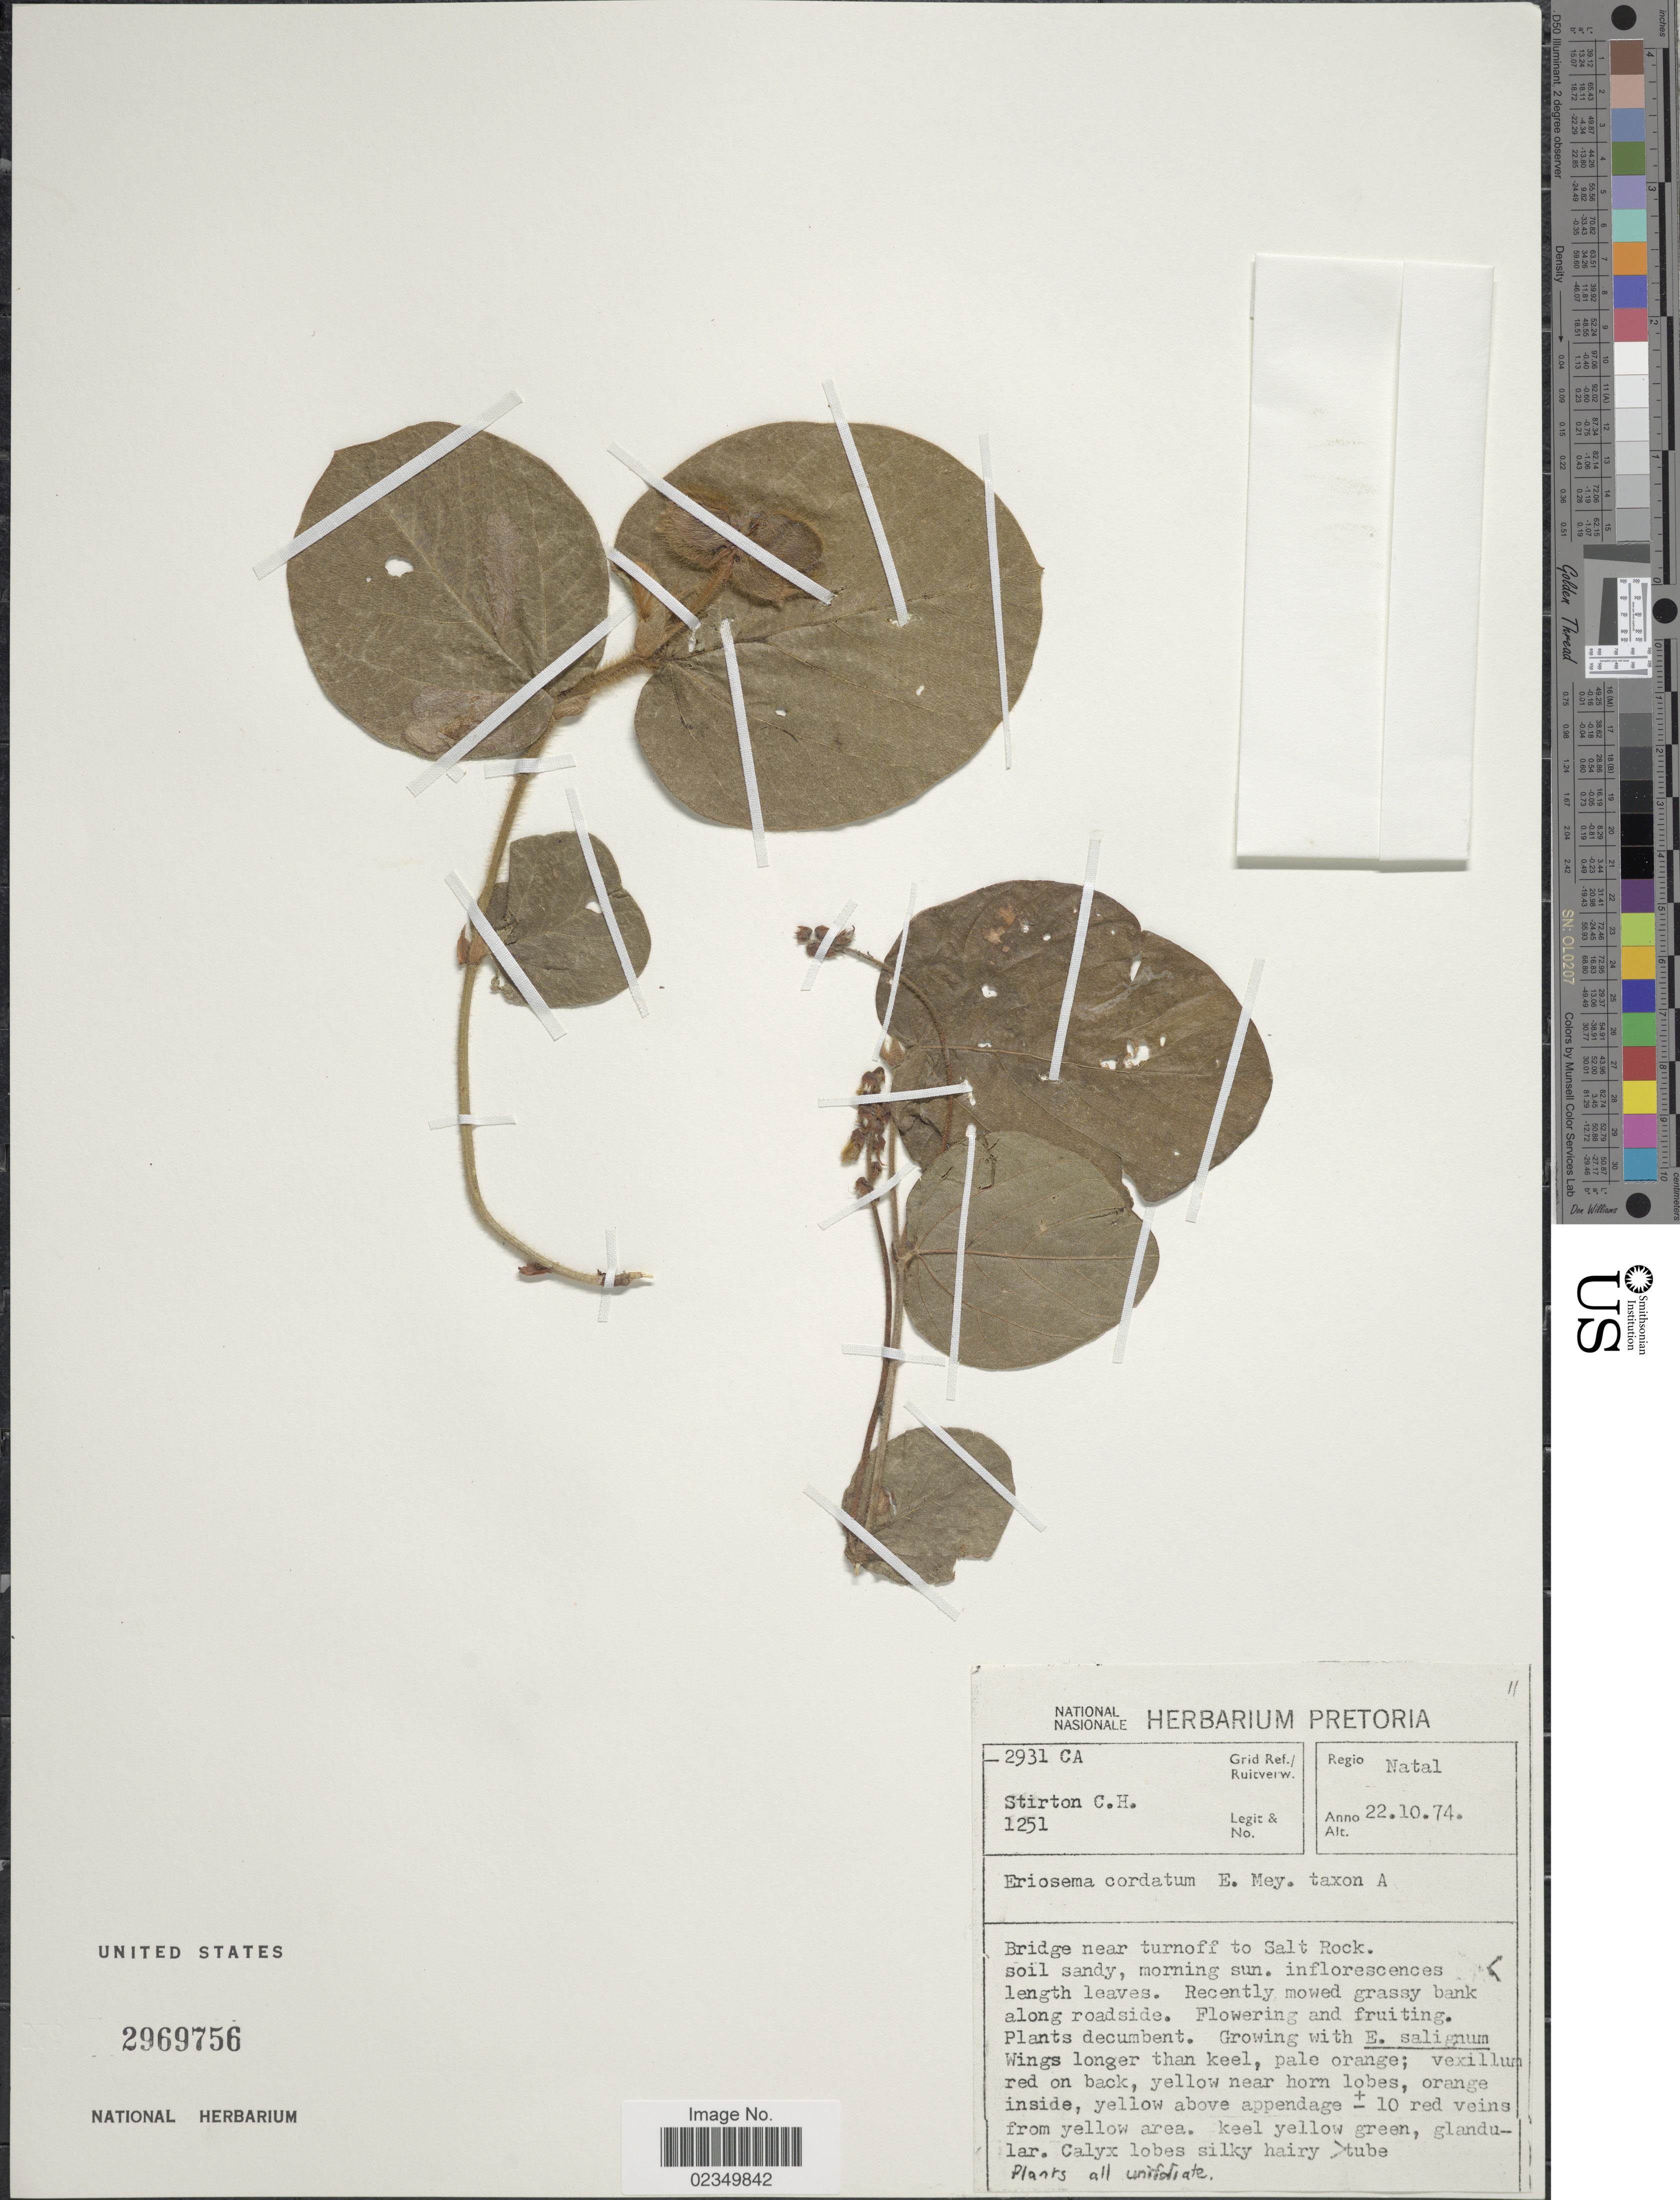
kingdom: Plantae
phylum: Tracheophyta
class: Magnoliopsida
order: Fabales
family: Fabaceae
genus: Eriosema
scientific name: Eriosema cordatum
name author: E. Mey.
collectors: C. H. Stirton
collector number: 1251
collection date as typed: Transcribed d/m/y: 22/10/74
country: South Africa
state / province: KwaZulu-Natal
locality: Natal, Bridge near turnoff to Salt Rock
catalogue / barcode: US 2969756